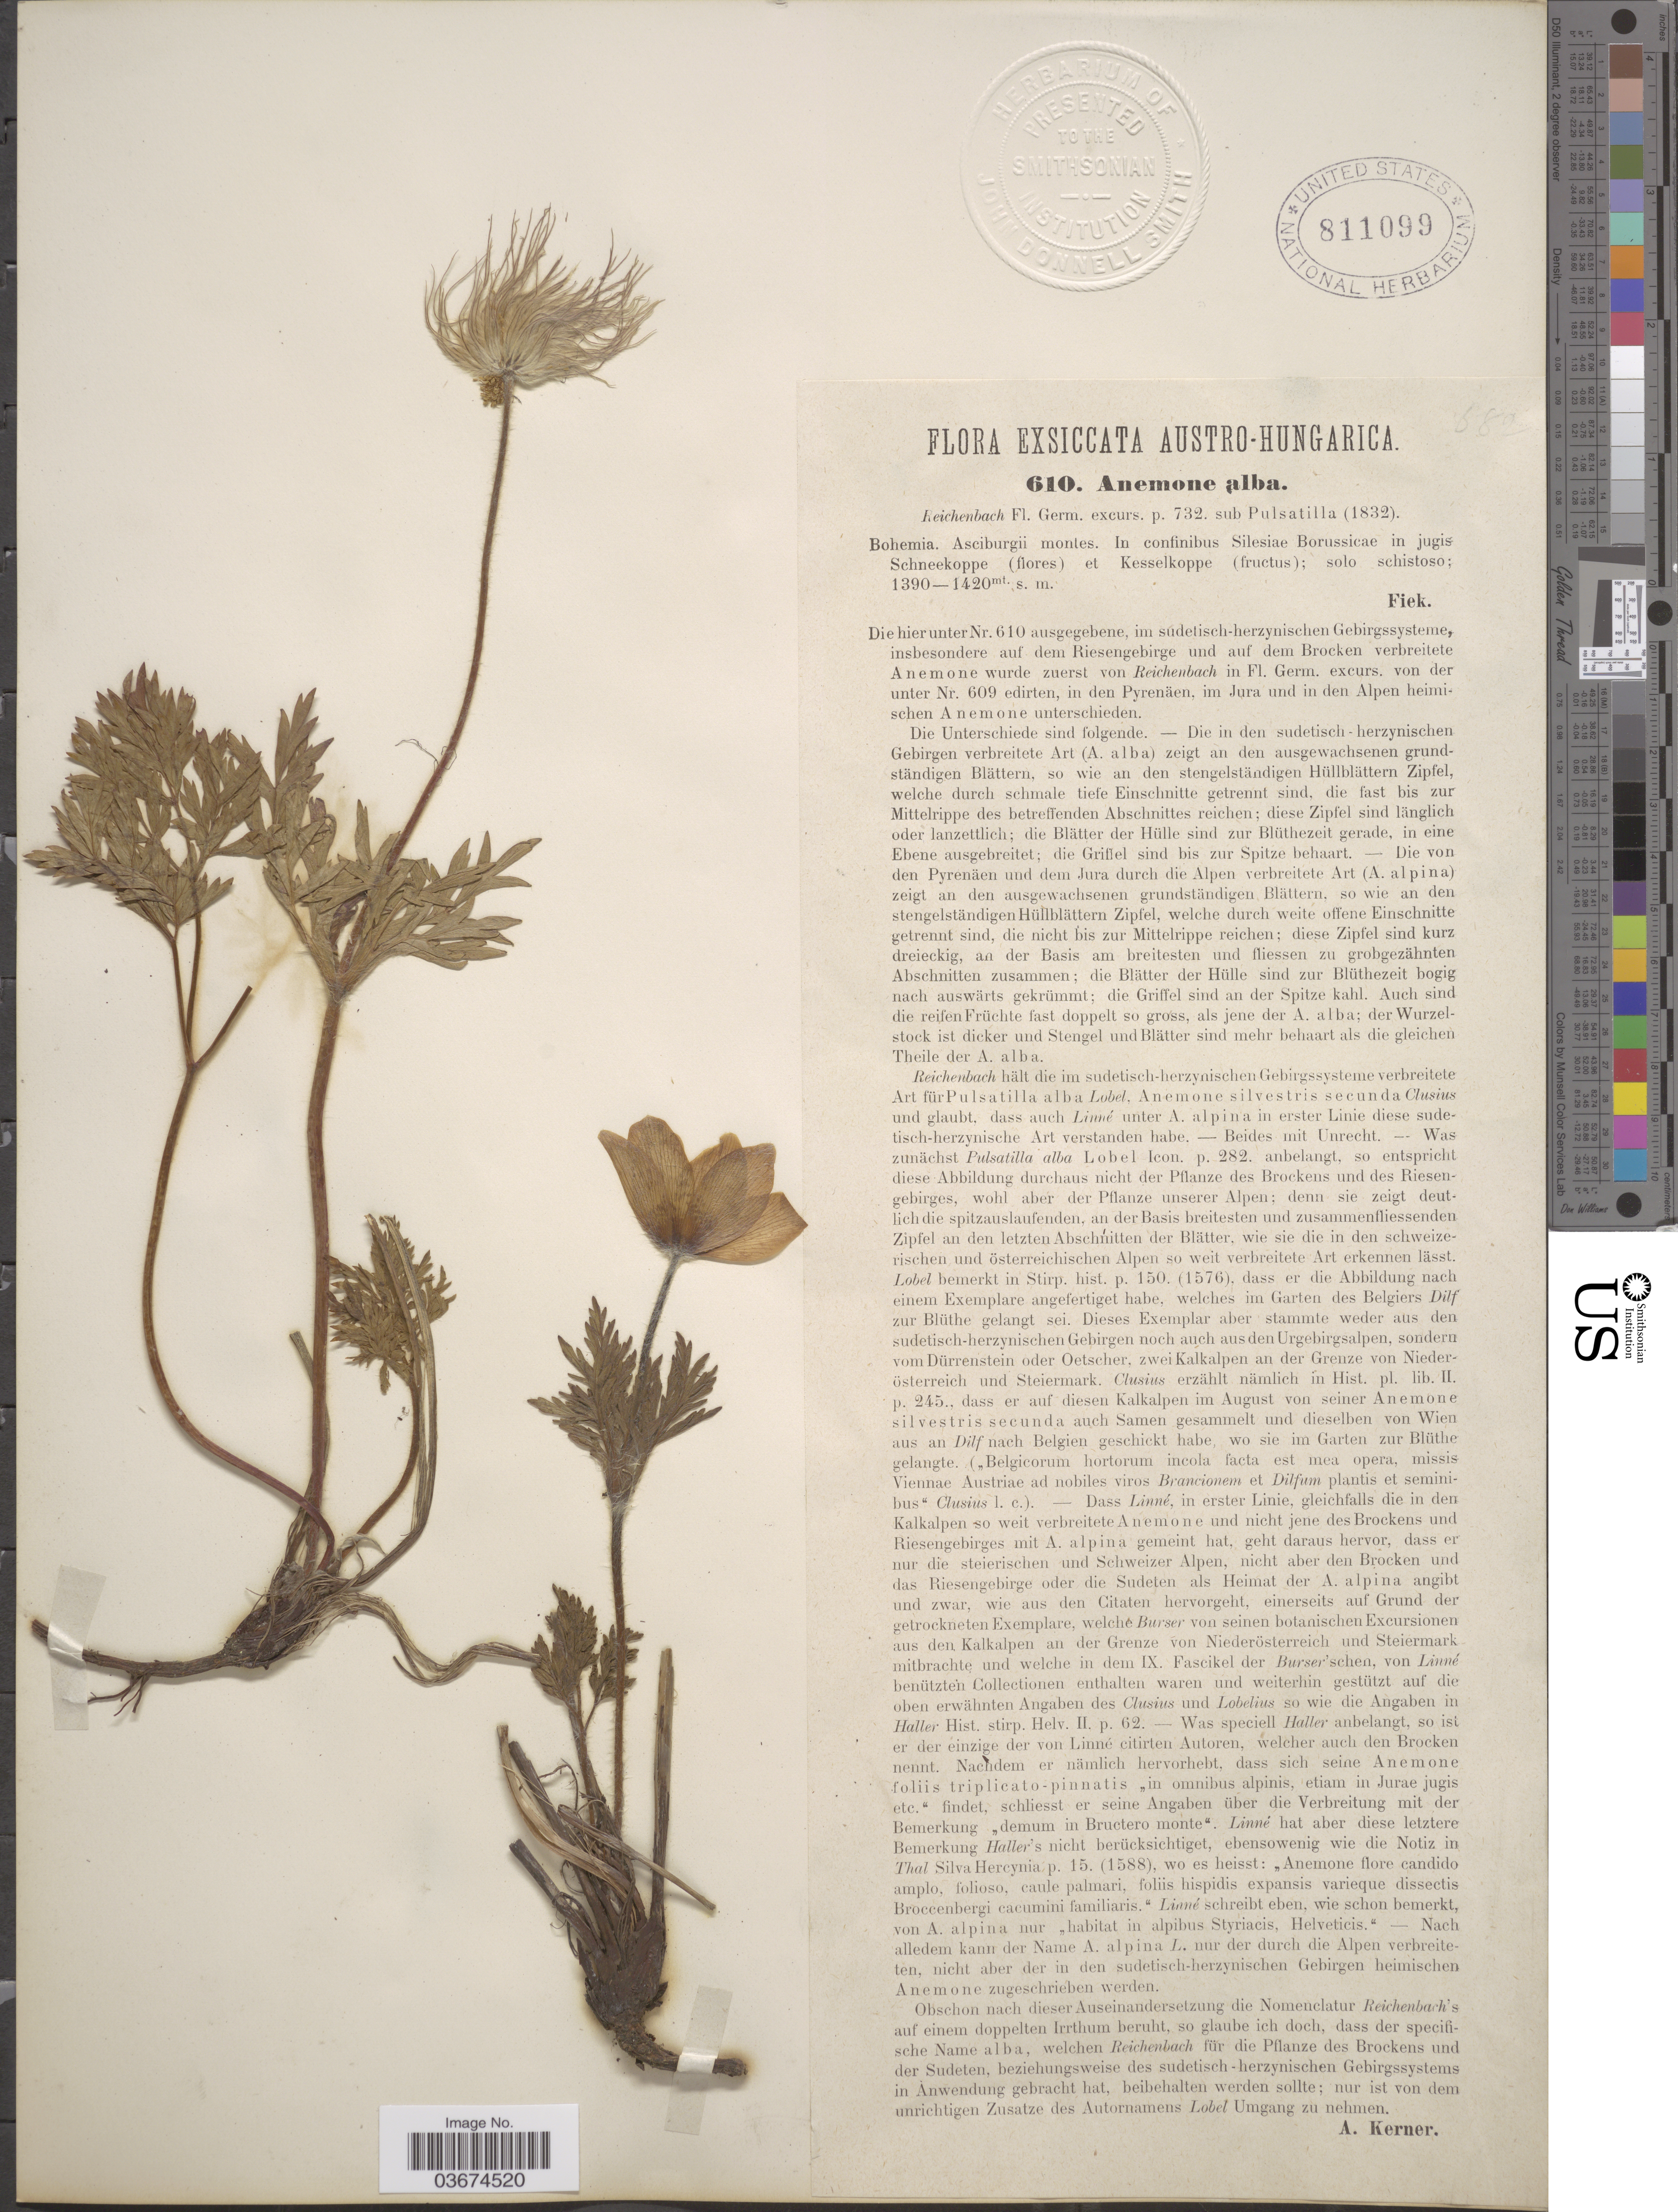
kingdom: Plantae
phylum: Tracheophyta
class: Magnoliopsida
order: Ranunculales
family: Ranunculaceae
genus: Pulsatilla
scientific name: Pulsatilla alba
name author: Rchb.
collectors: Fiek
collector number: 610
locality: Austro-Hungarica. Bohemia. Asciburgii montes. In confinibus Silesiae Borussicae in jugis Schneekoppe (flores) et Kesselkoppe (fructus).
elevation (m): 1390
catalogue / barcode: US 811099